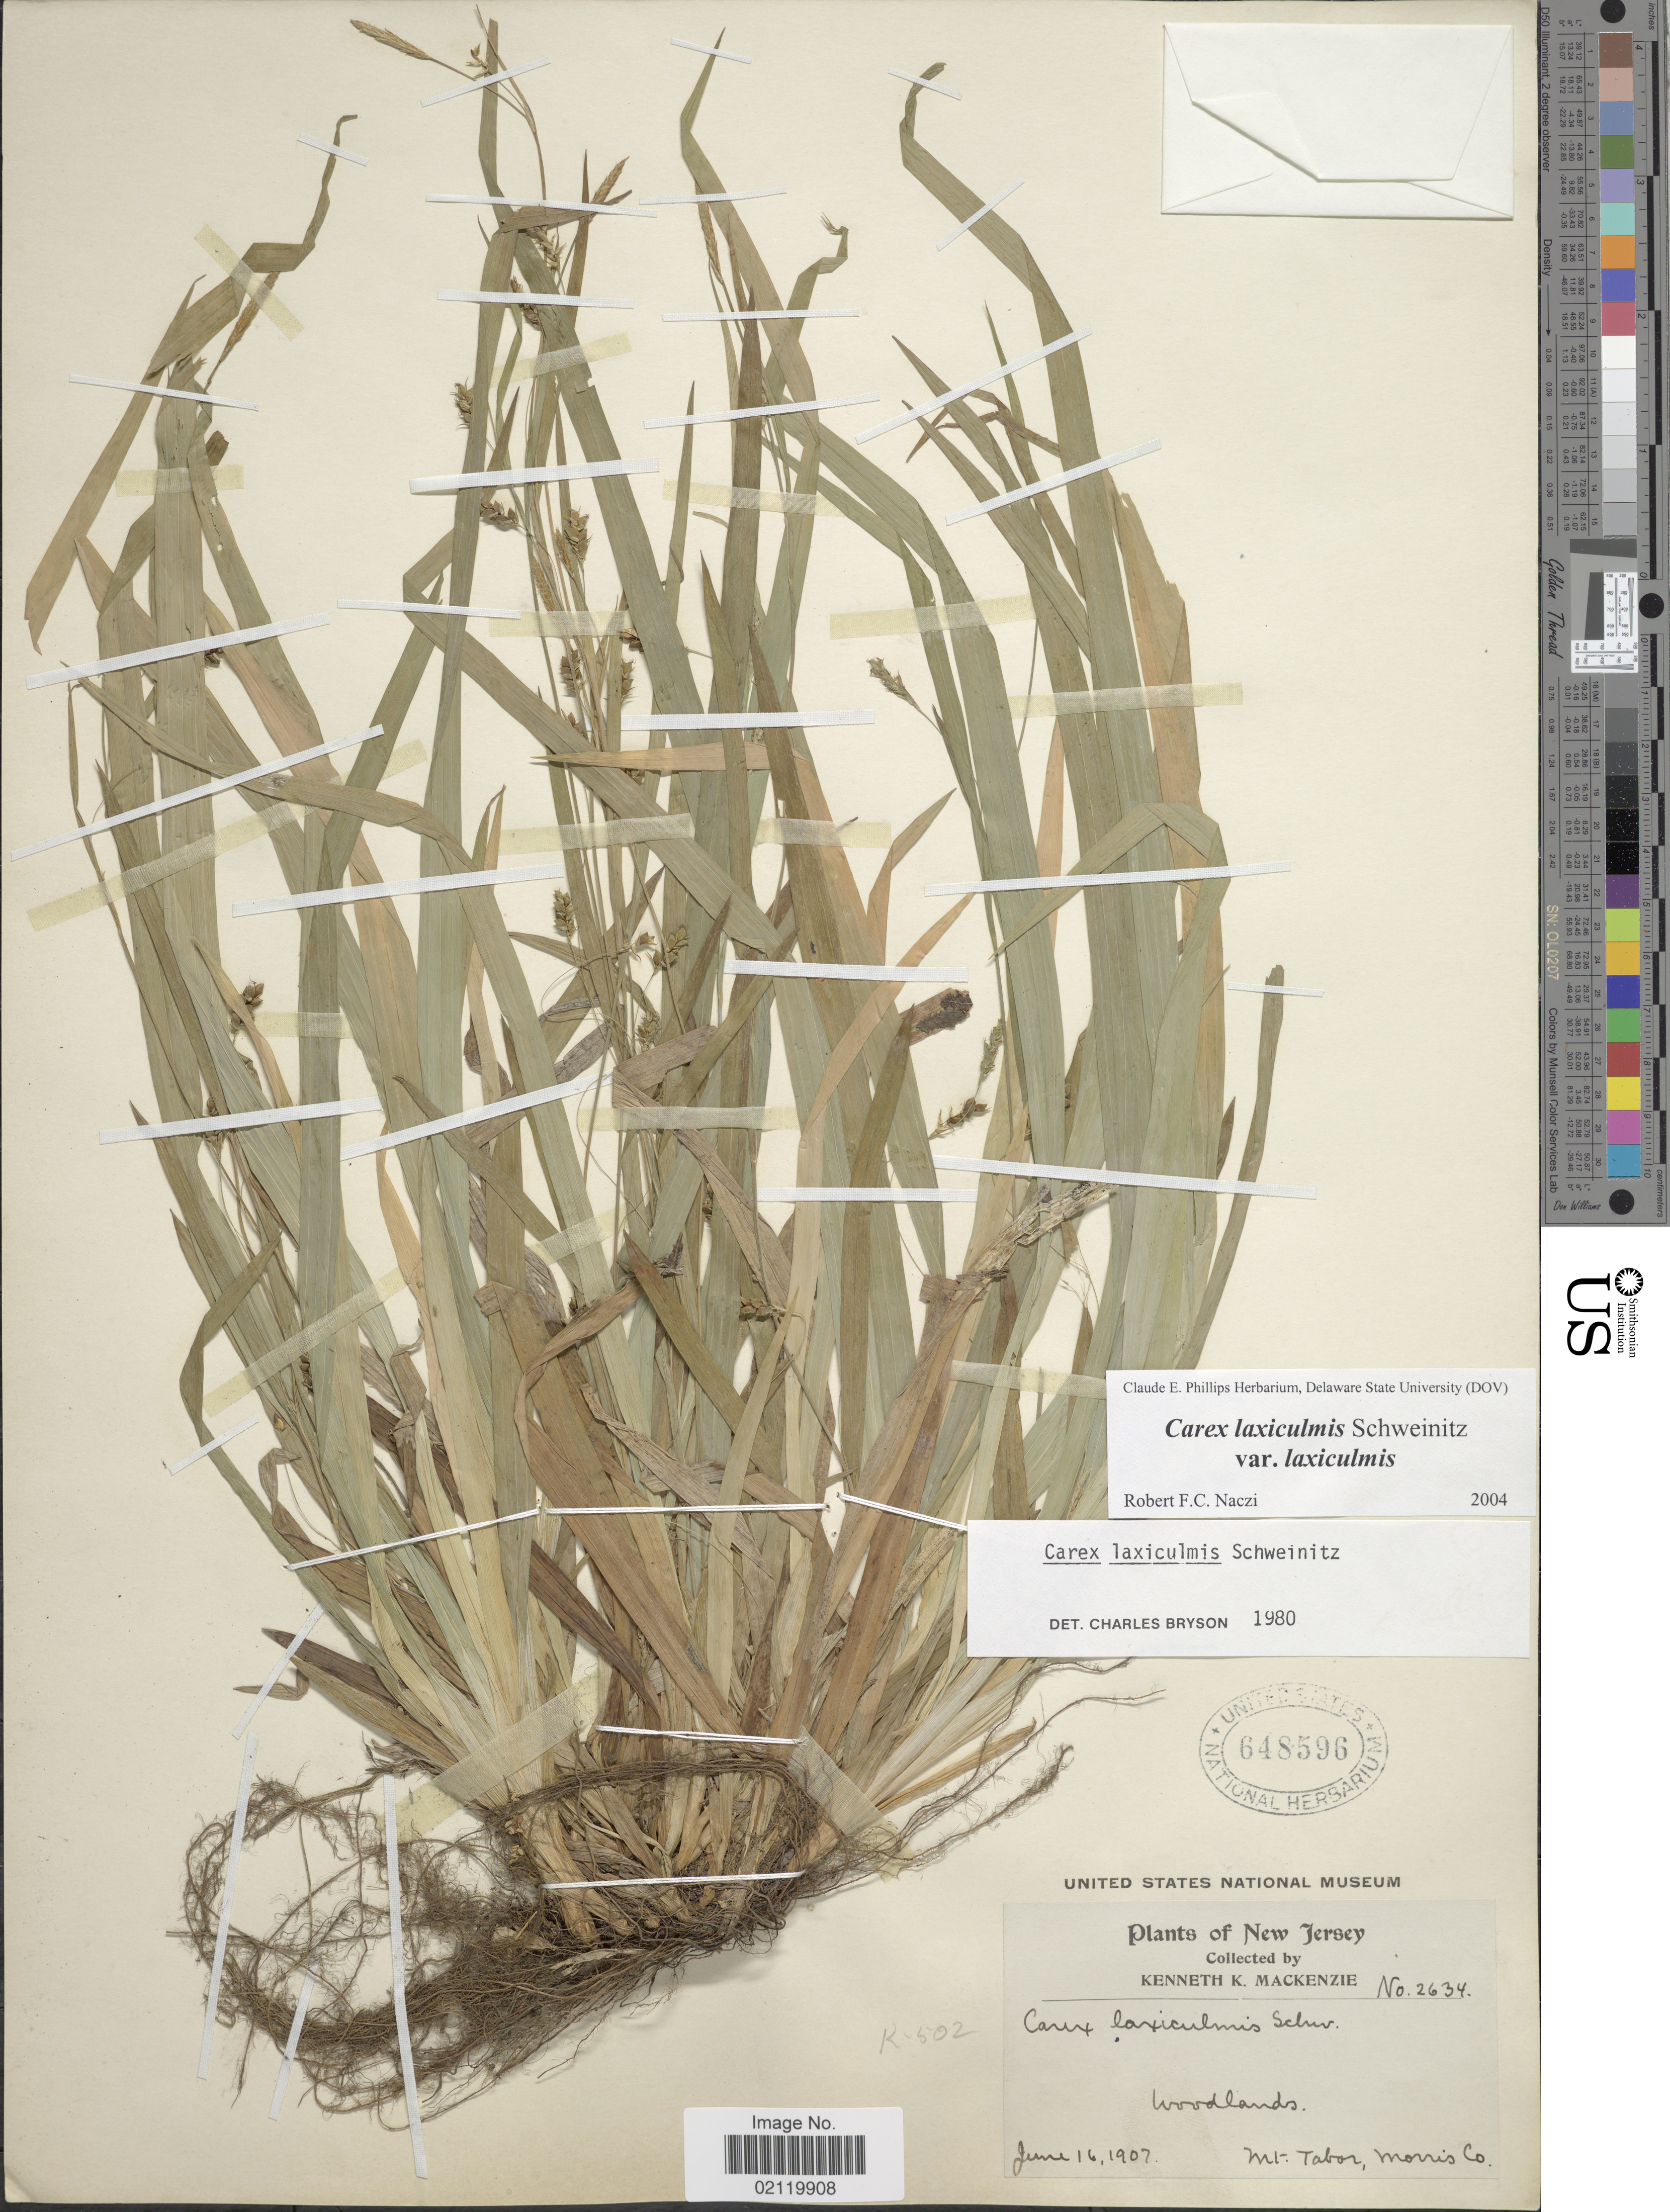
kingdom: Plantae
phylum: Tracheophyta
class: Liliopsida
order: Poales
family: Cyperaceae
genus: Carex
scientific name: Carex laxiculmis var. laxiculmis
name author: Schwein.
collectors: K. K. Mackenzie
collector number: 2634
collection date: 1907-06-16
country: United States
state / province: New Jersey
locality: Woodlands. Mt. Tabor, Morris Co.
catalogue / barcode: US 648596